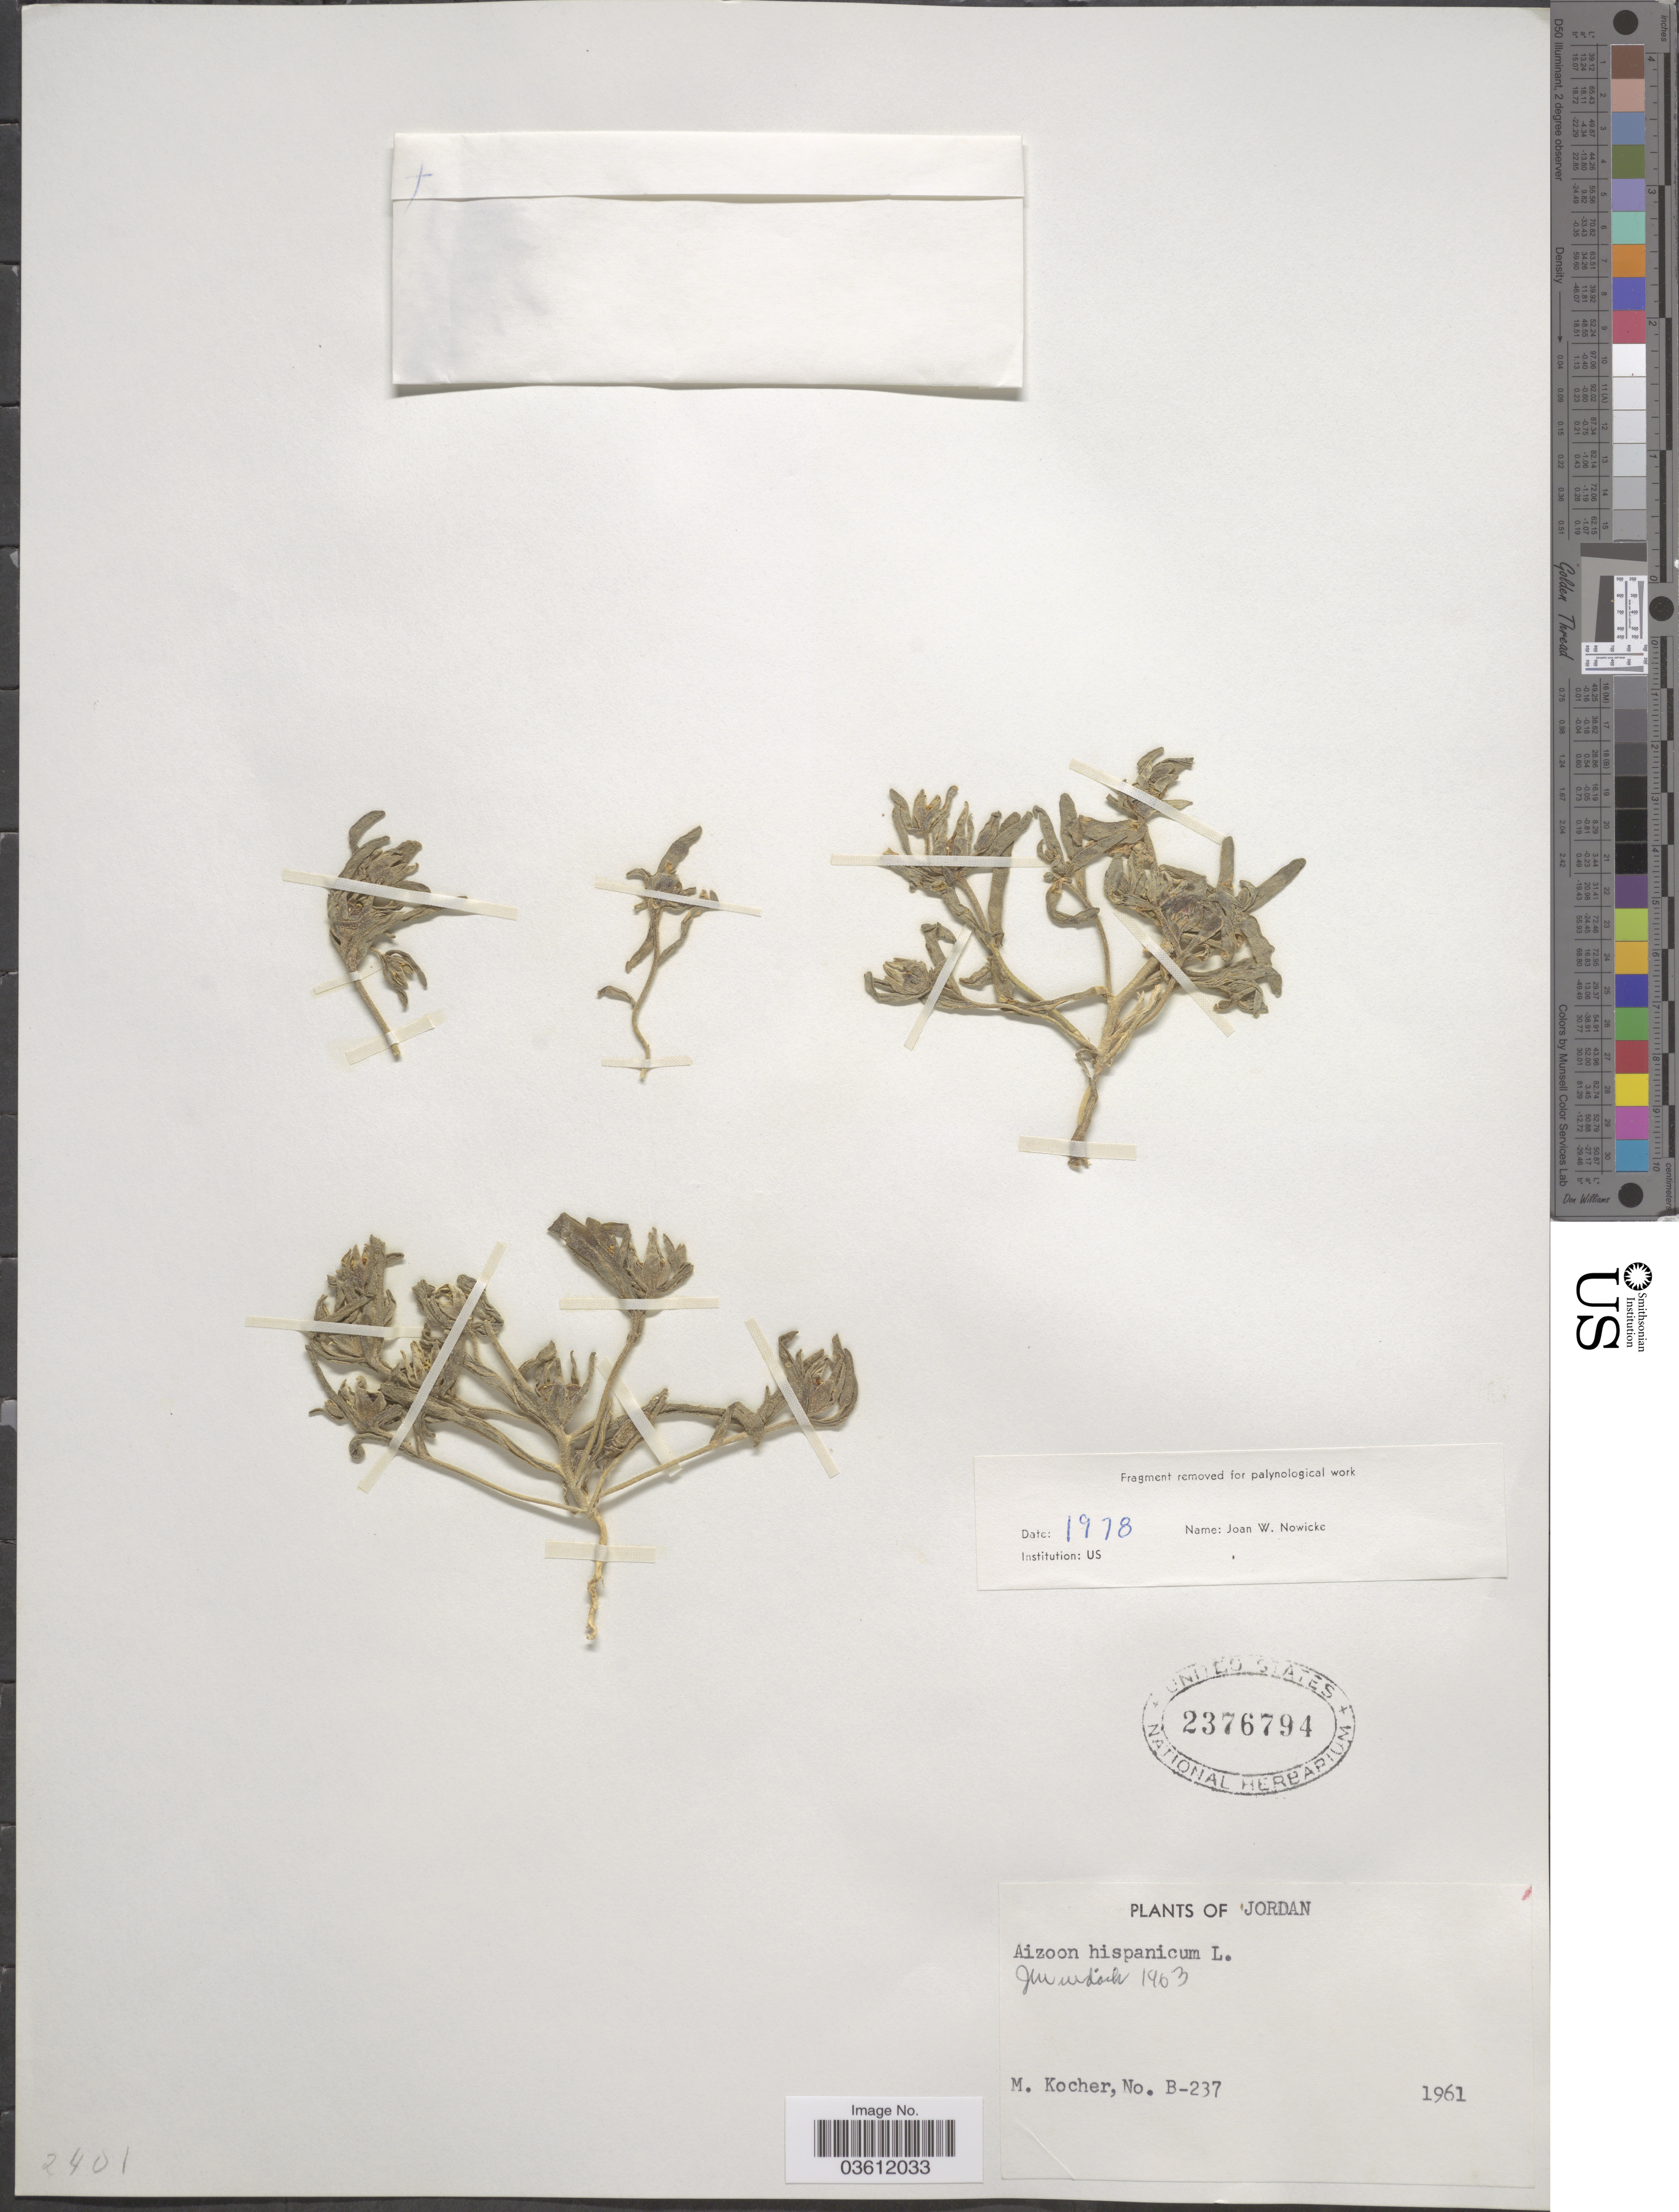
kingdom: Plantae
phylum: Tracheophyta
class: Magnoliopsida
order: Caryophyllales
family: Aizoaceae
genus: Aizoanthemopsis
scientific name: Aizoanthemopsis hispanica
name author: (L.) Klak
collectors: M. Kocher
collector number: B-237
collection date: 1961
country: Jordan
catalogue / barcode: US 2376794